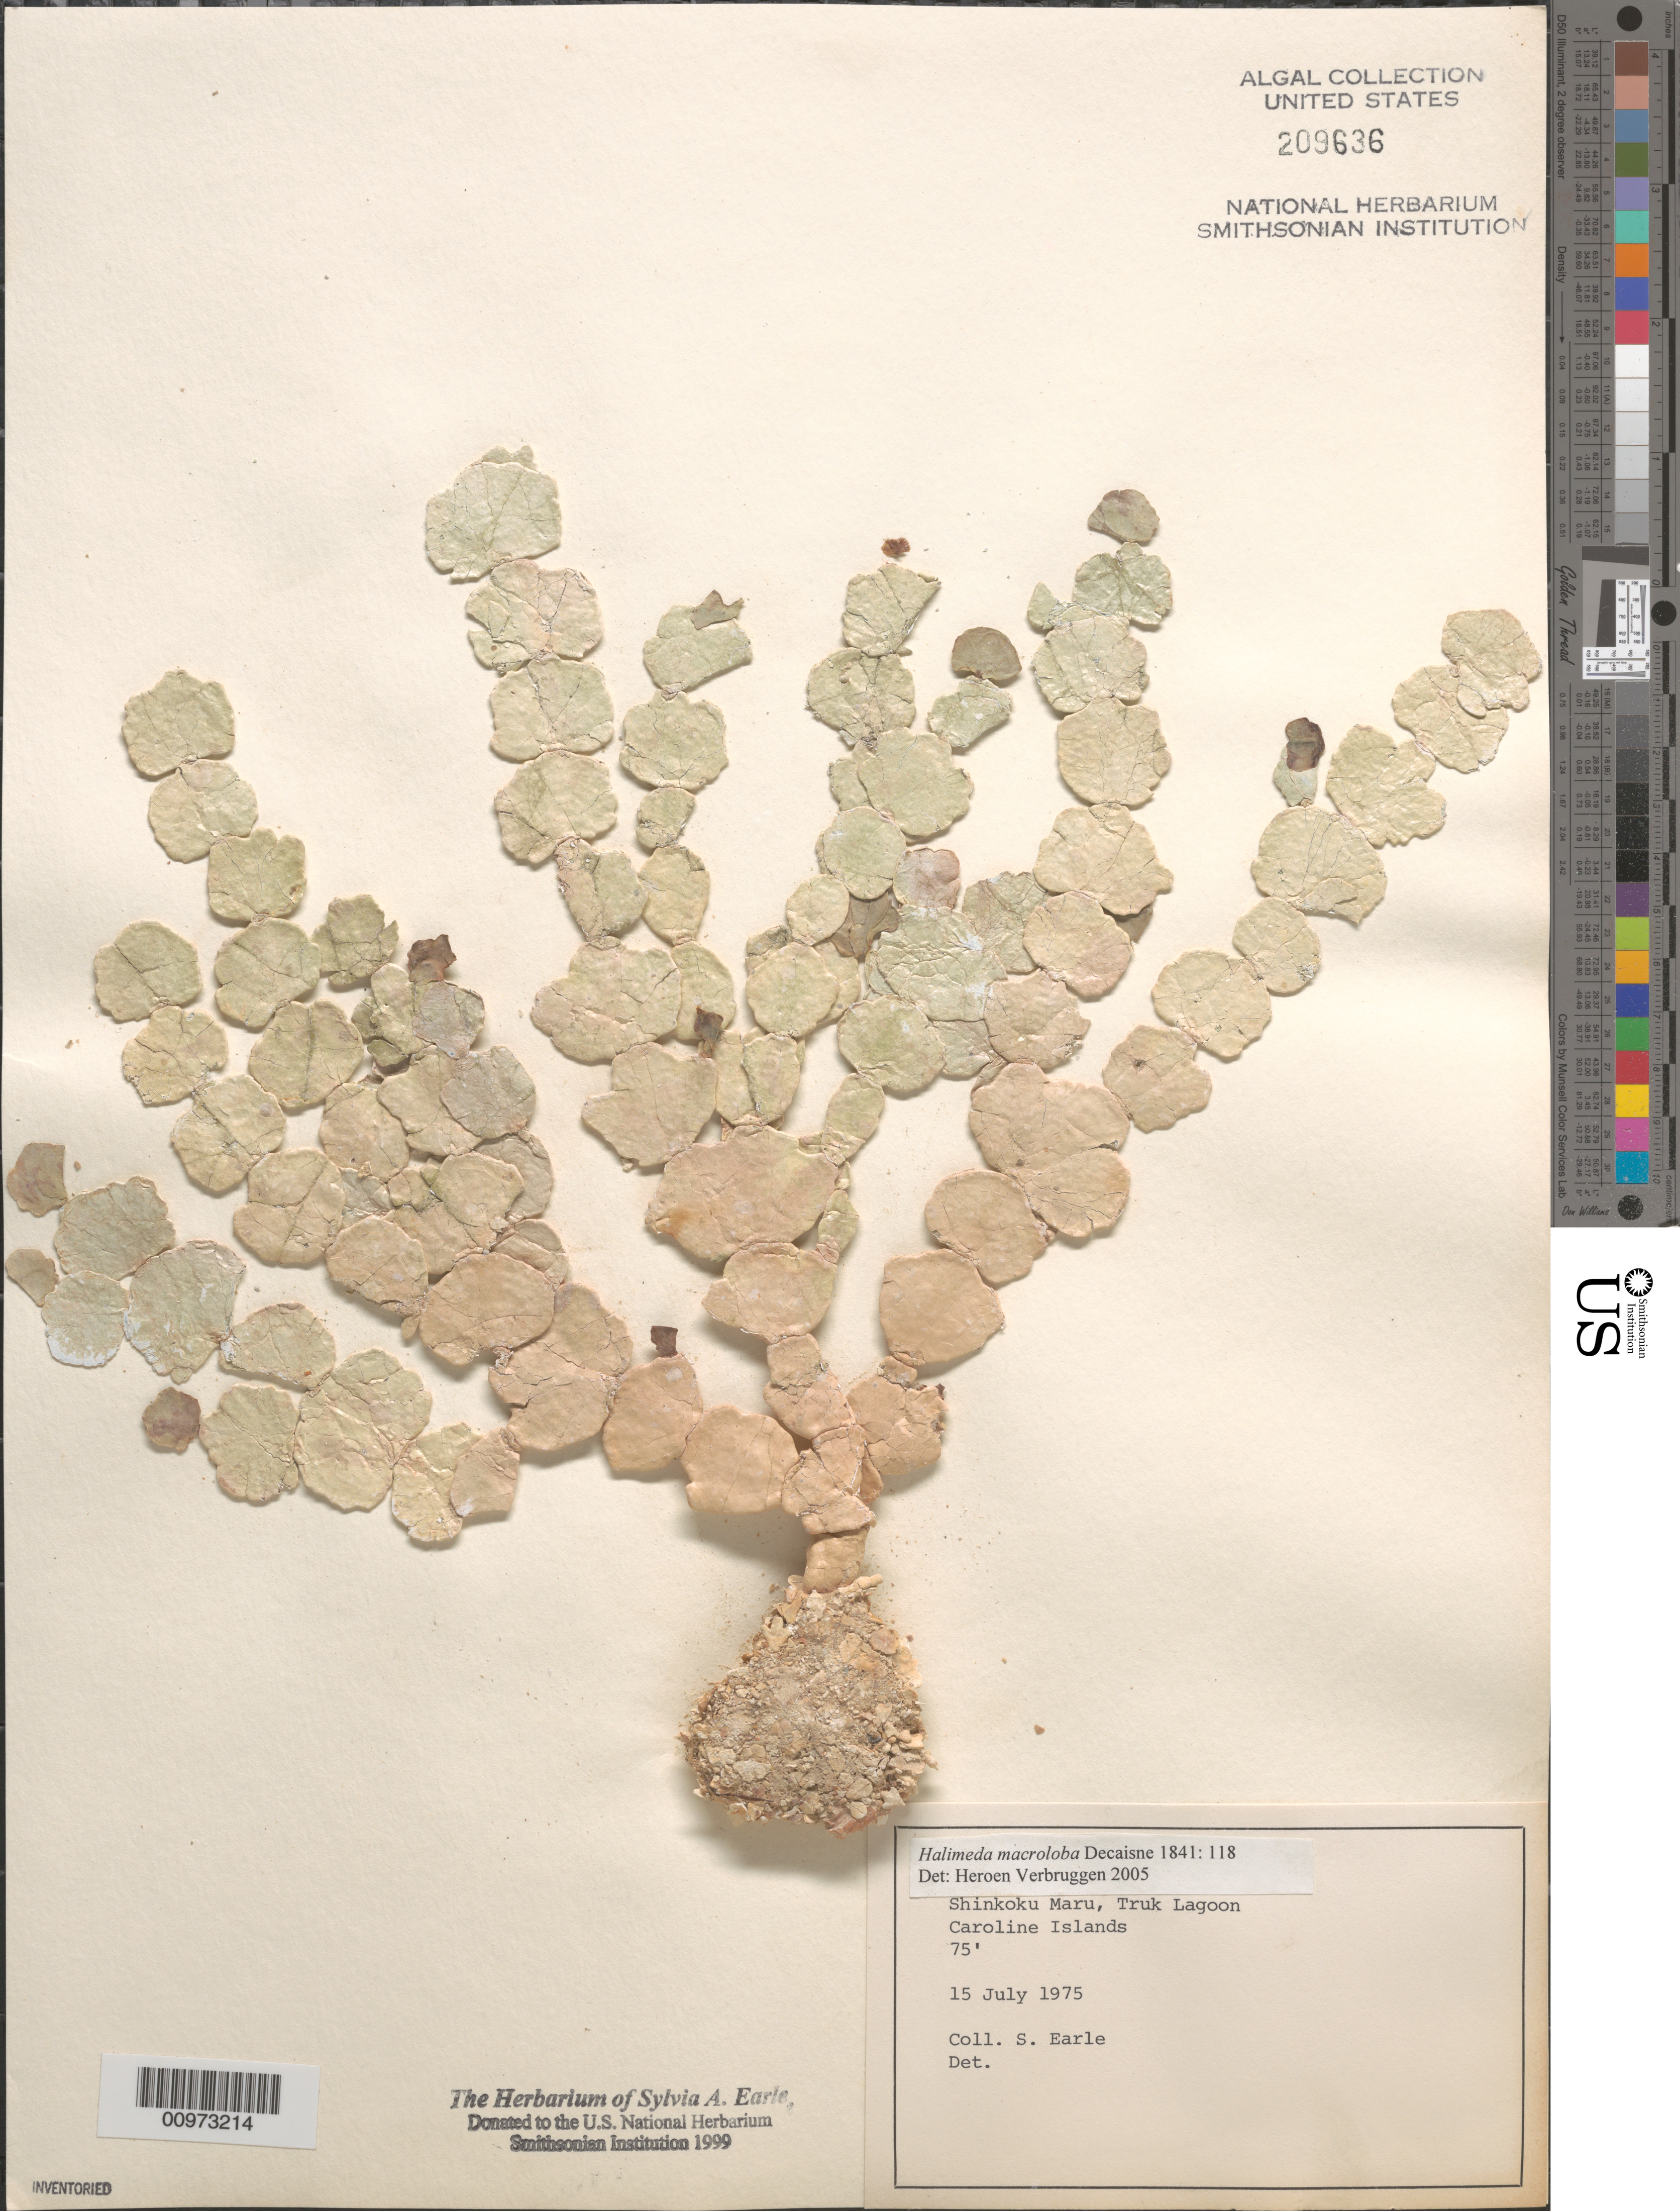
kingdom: Plantae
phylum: Chlorophyta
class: Ulvophyceae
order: Bryopsidales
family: Halimedaceae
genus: Halimeda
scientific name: Halimeda macroloba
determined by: Verbruggen, H.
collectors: S. A. Earle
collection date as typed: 15 Jul 1975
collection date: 1975-07-15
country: Micronesia, Federated States of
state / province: Truk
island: Truk (Chuuk) Is.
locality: Chuuk Lagoon (Truk Lagoon), Shinkoku Maru shipwreck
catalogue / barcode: US 209636